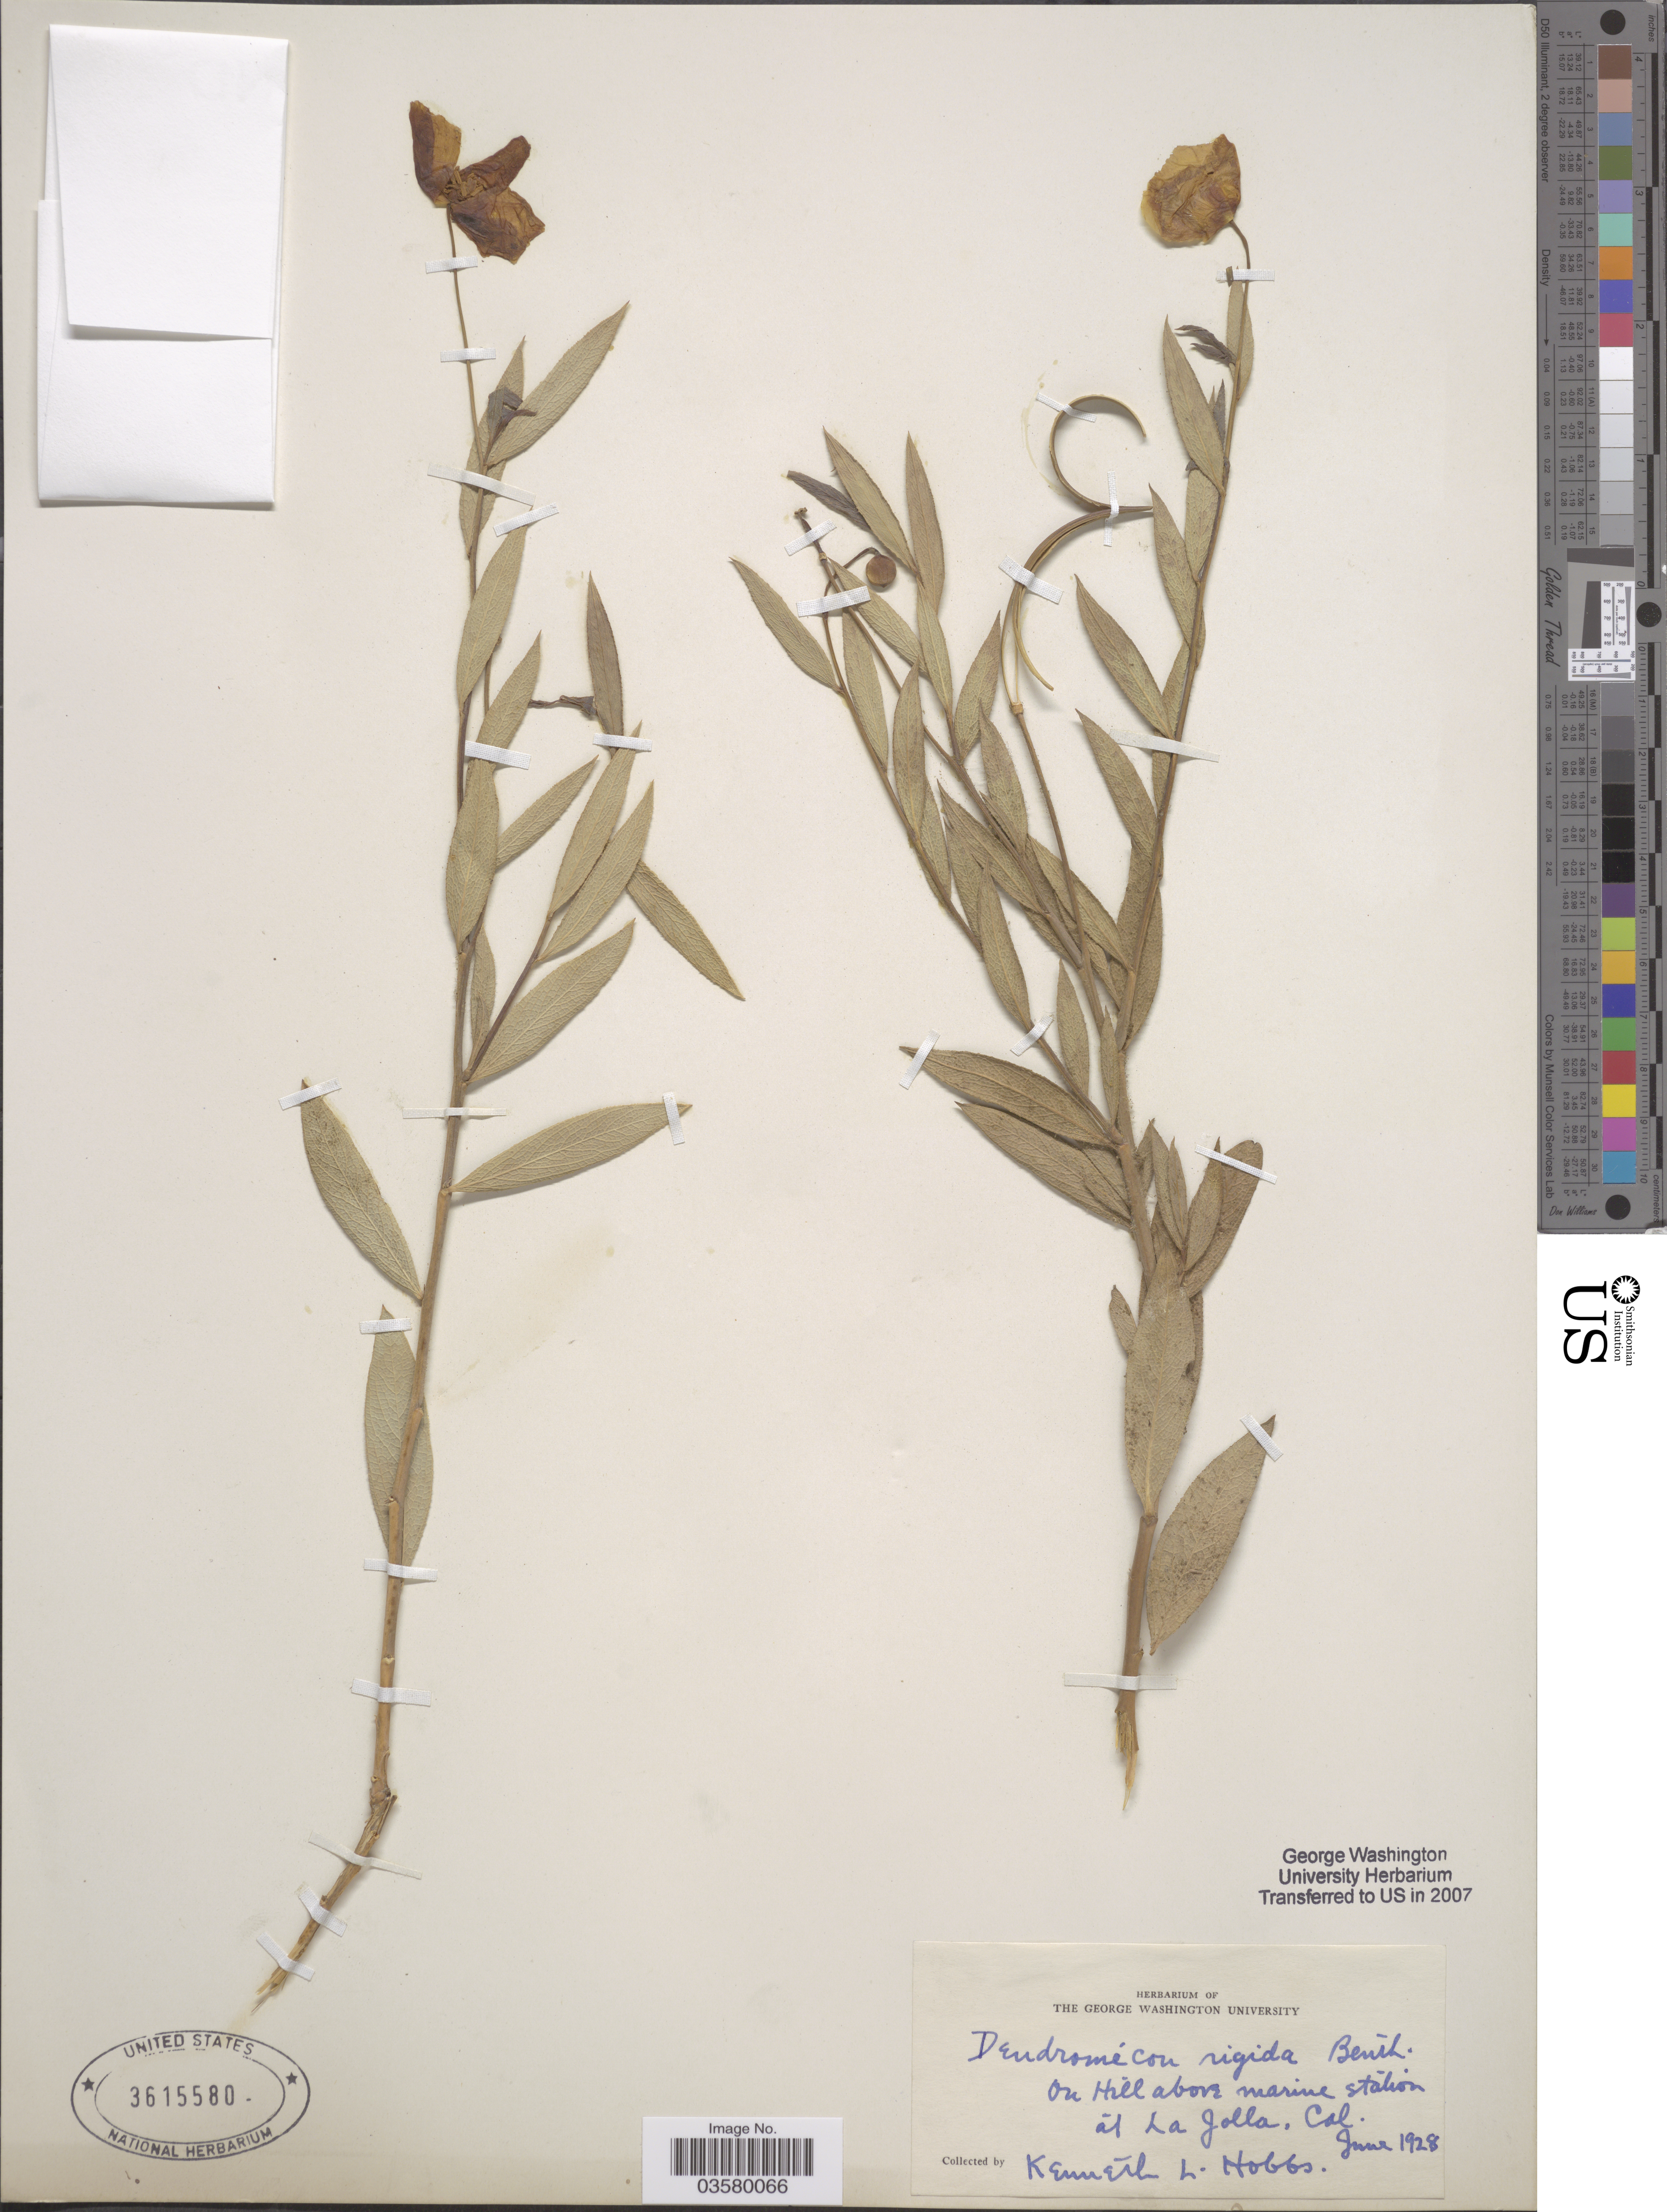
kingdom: Plantae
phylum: Tracheophyta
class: Magnoliopsida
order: Ranunculales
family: Papaveraceae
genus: Dendromecon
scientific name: Dendromecon rigida subsp. rigida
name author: Benth.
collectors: K. Hobbs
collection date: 1928-06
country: United States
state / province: California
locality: On Hill above marine station at La Jolla.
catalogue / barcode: US 3615580